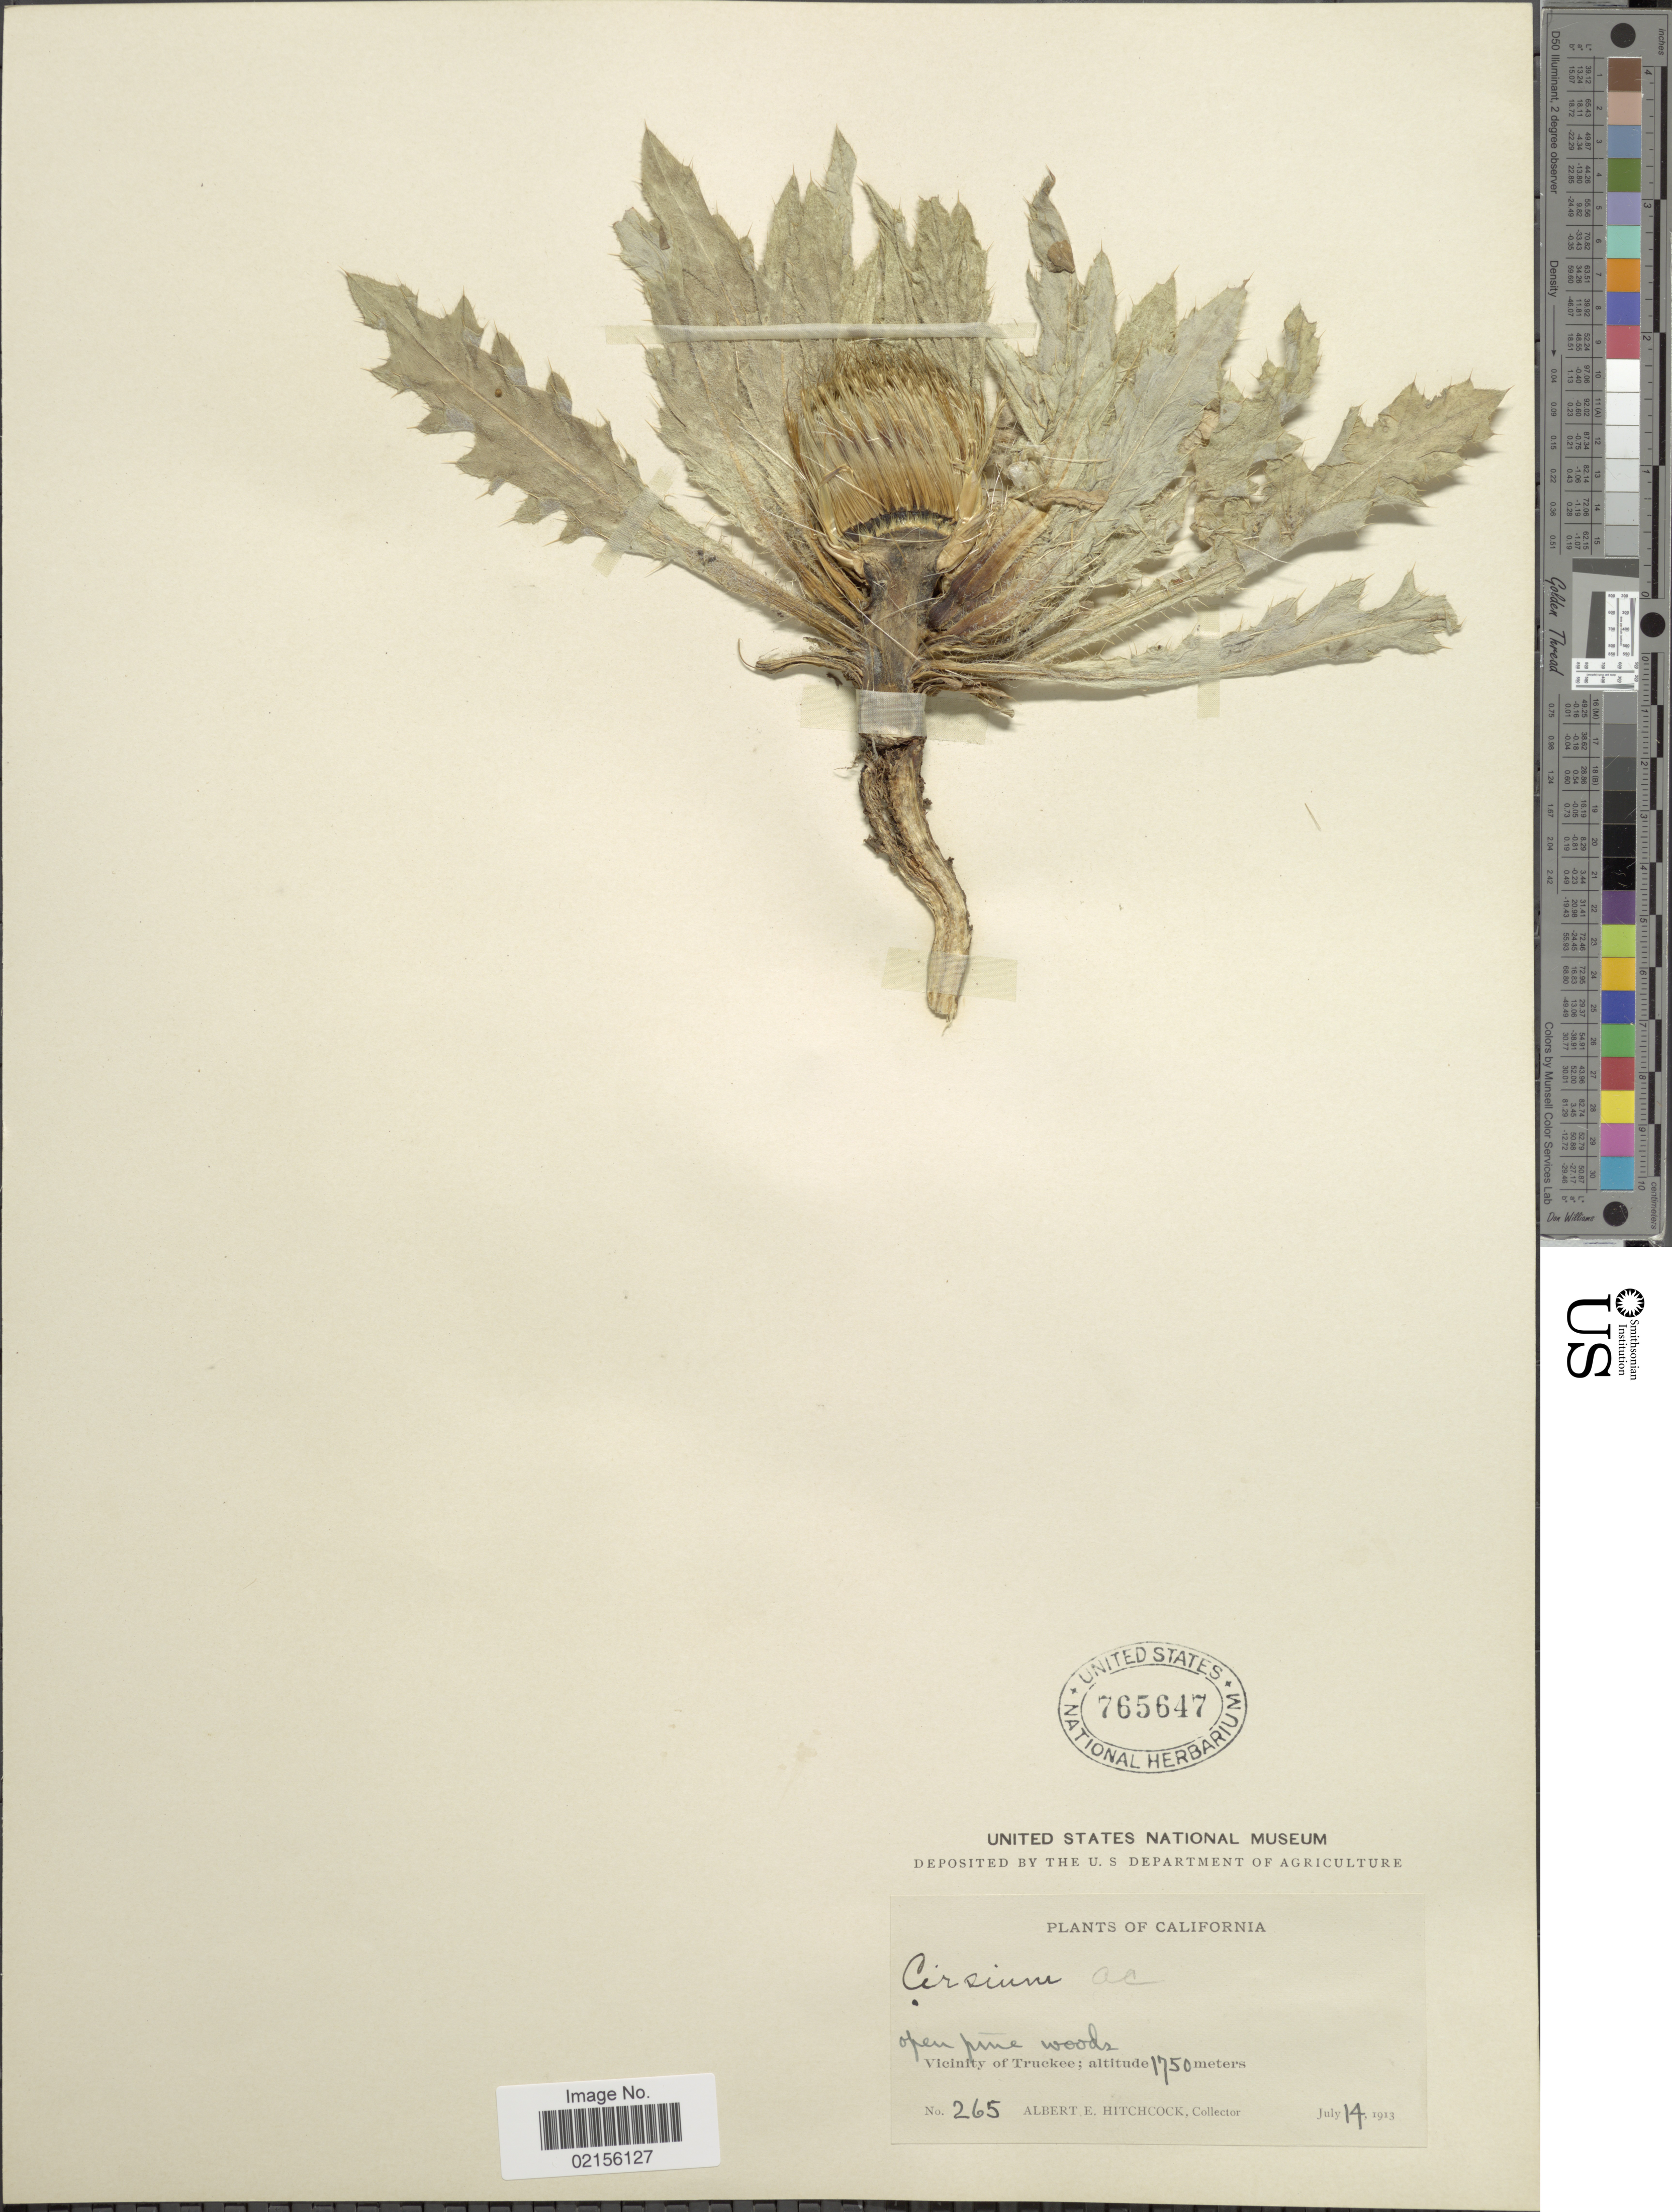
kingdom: Plantae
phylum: Tracheophyta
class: Magnoliopsida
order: Asterales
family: Asteraceae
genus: Cirsium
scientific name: Cirsium scariosum var. americanum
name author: (A. Gray) D.J. Keil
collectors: A. Hitchcock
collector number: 265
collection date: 1913-07-14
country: United States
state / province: California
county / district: Nevada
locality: Open pine woods, Vicinity of Truckee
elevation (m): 1750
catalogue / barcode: US 765647